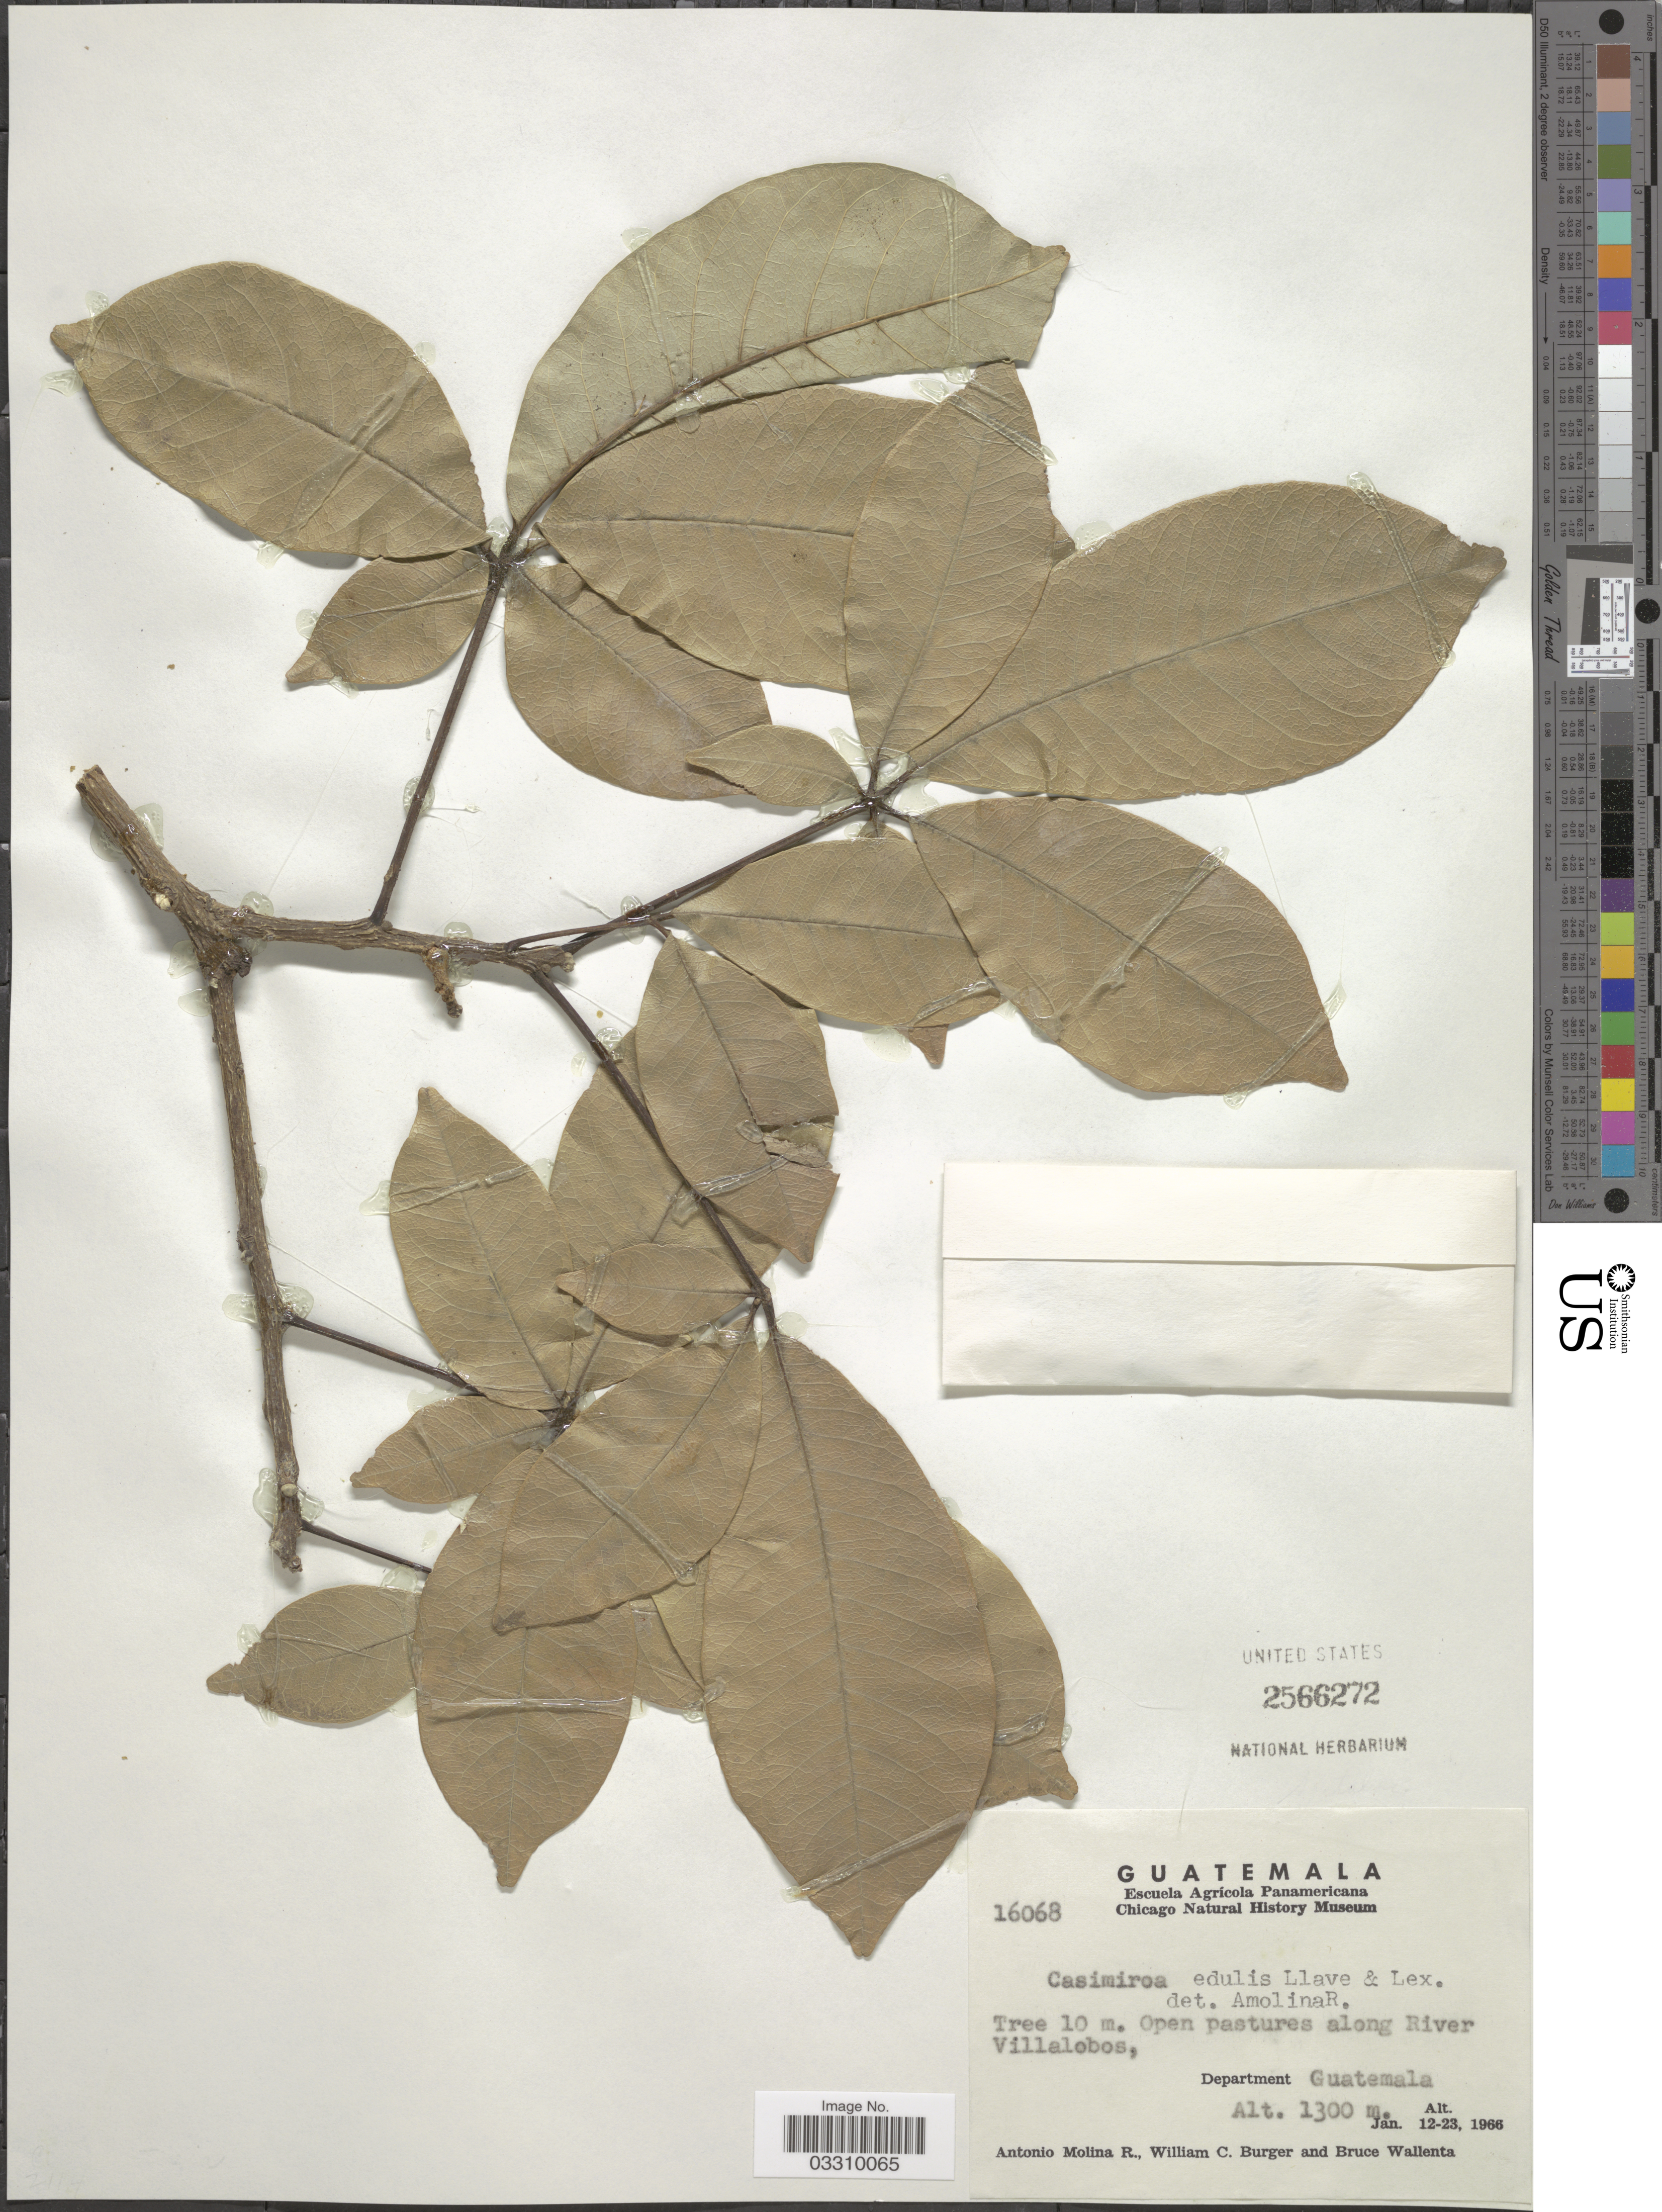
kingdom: Plantae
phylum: Tracheophyta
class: Magnoliopsida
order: Sapindales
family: Rutaceae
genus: Casimiroa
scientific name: Casimiroa edulis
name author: La Llave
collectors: A. Molina R., W. Burger & B. Wallenta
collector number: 16068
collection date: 1966-01-12/1966-01-23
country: Guatemala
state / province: Guatemala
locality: Open pastures along River Villalobos, Department Guatemala.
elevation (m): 1300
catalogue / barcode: US 2566272